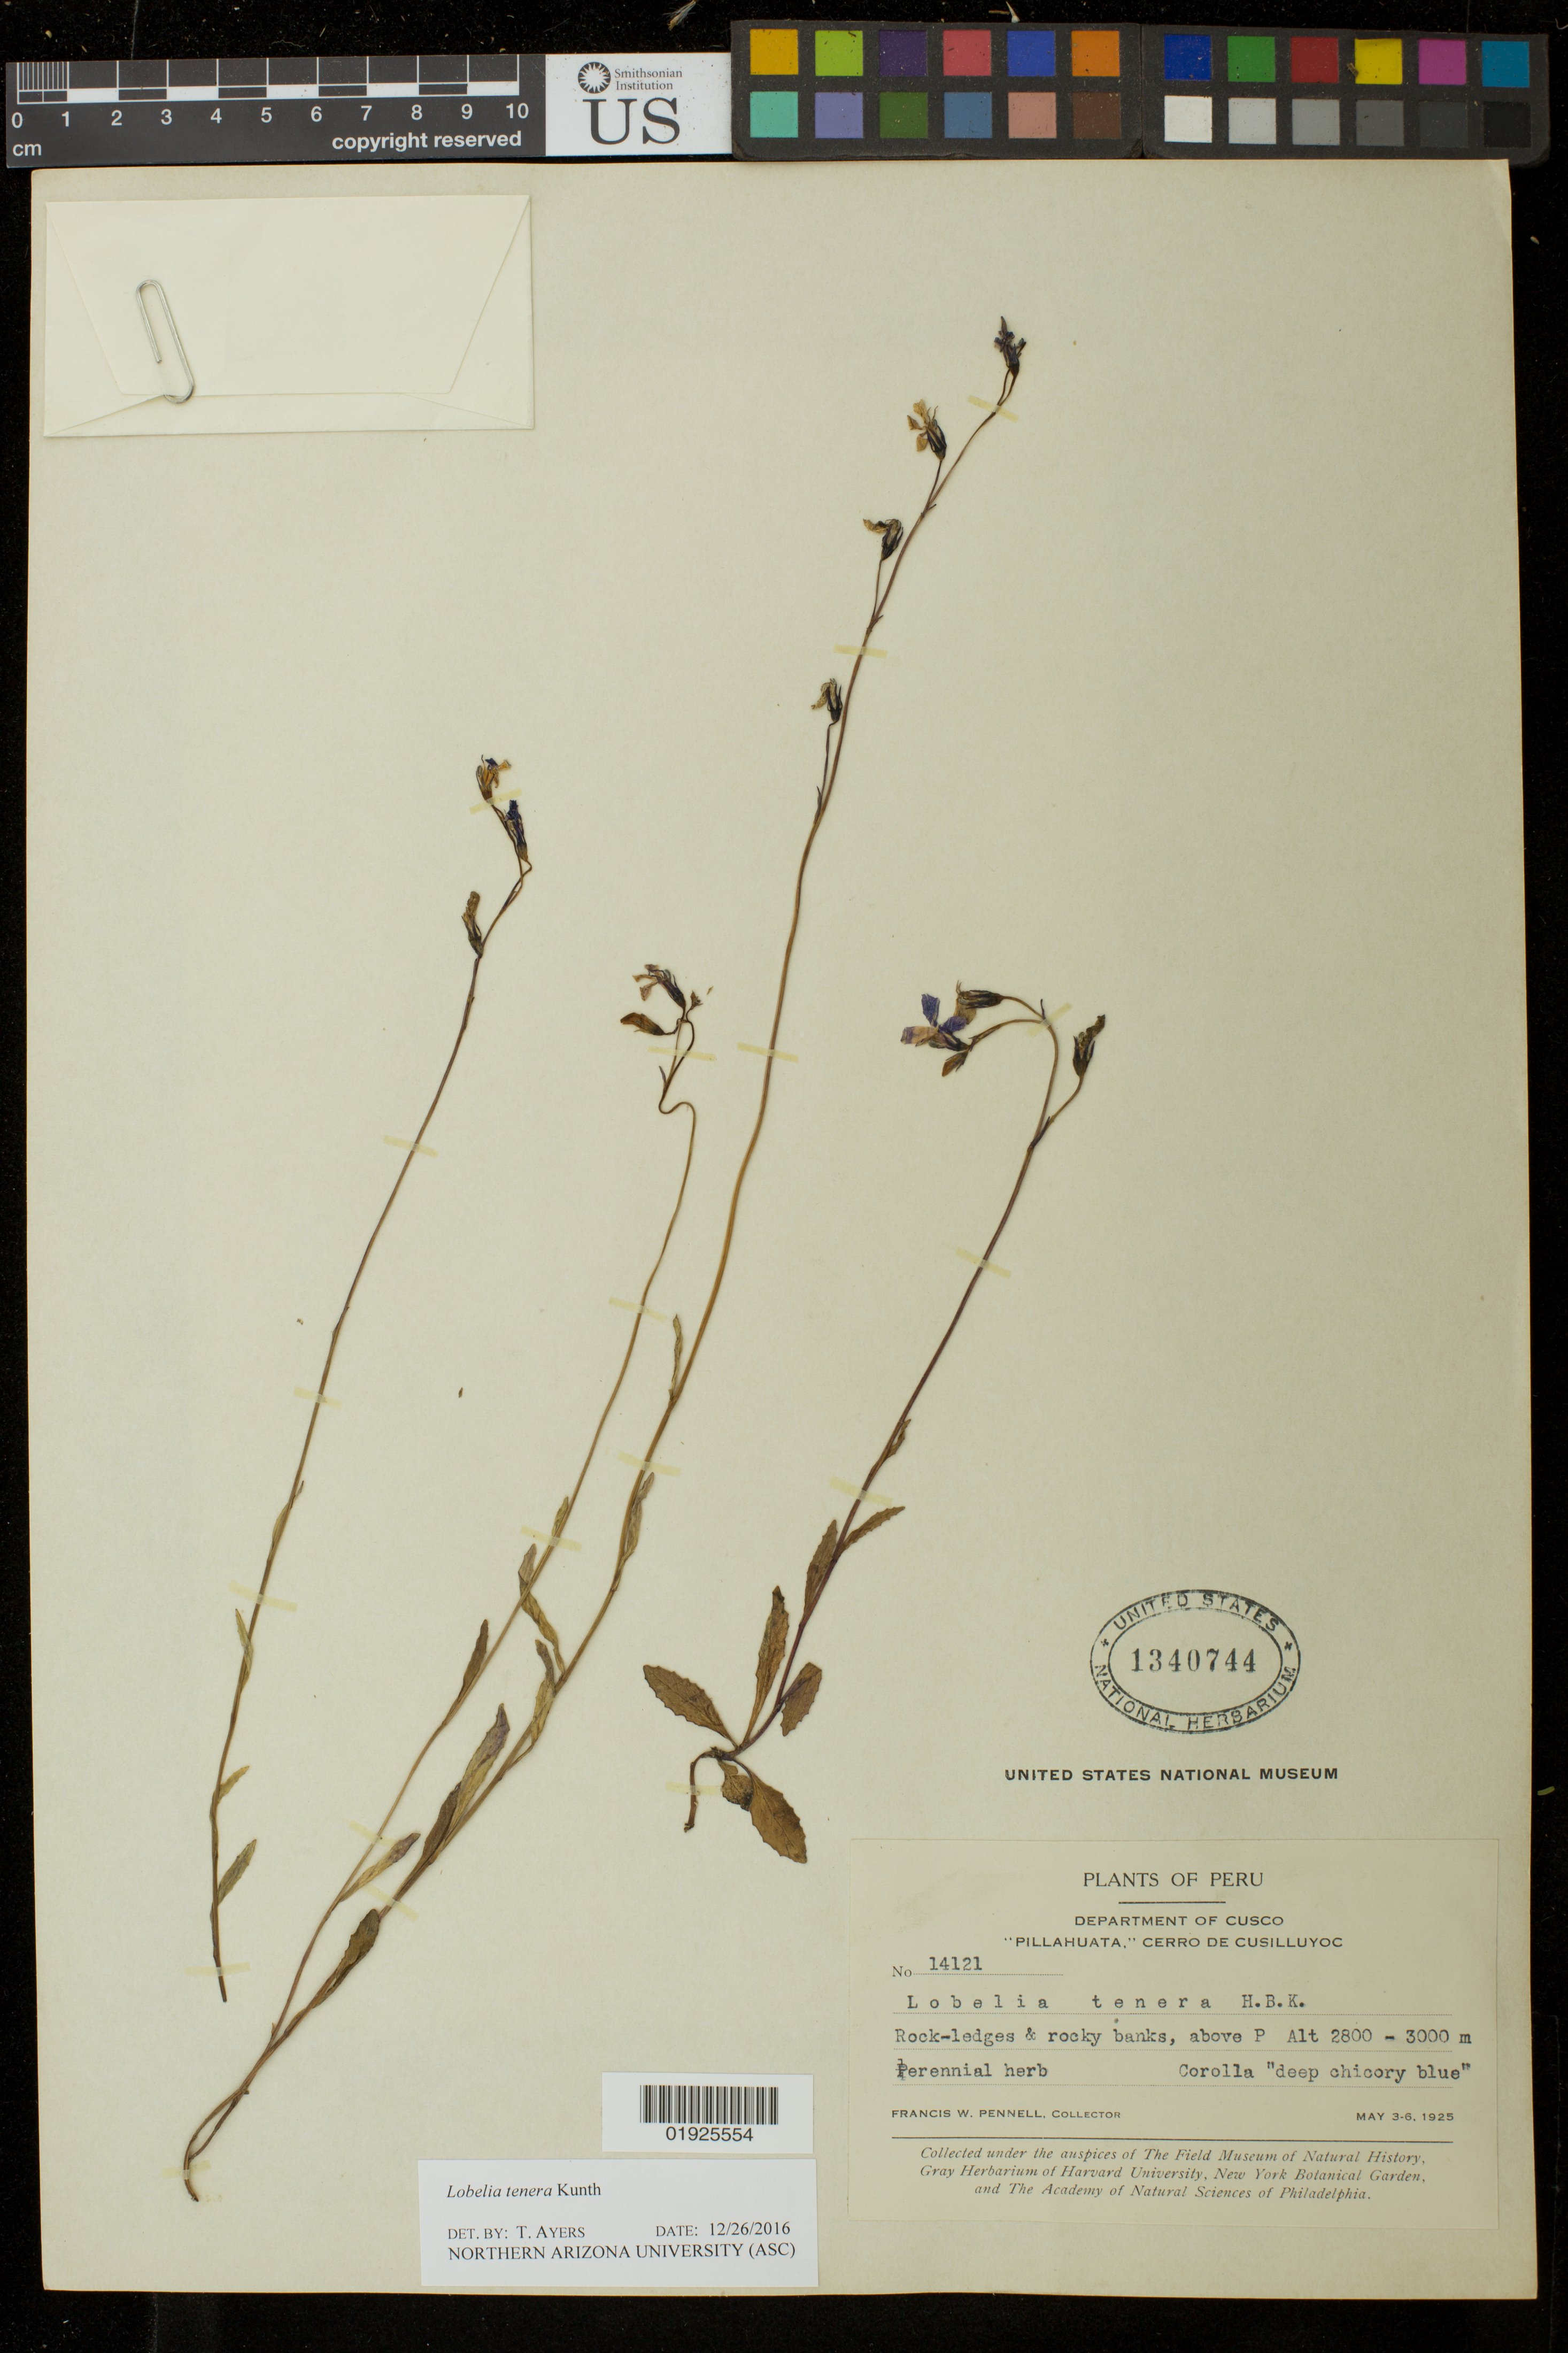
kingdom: Plantae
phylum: Tracheophyta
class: Magnoliopsida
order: Asterales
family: Campanulaceae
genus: Lobelia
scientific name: Lobelia tenera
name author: Kunth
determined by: Ayers, Tina J.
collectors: F. W. Pennell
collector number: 14121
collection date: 1925-05-03/1925-05-06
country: Peru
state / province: Cusco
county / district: Paucartambo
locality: "Pillahuata," Cerro de Cusilluyoc.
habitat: Rock ledges & rocky banks.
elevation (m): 2800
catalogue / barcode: US 1340744